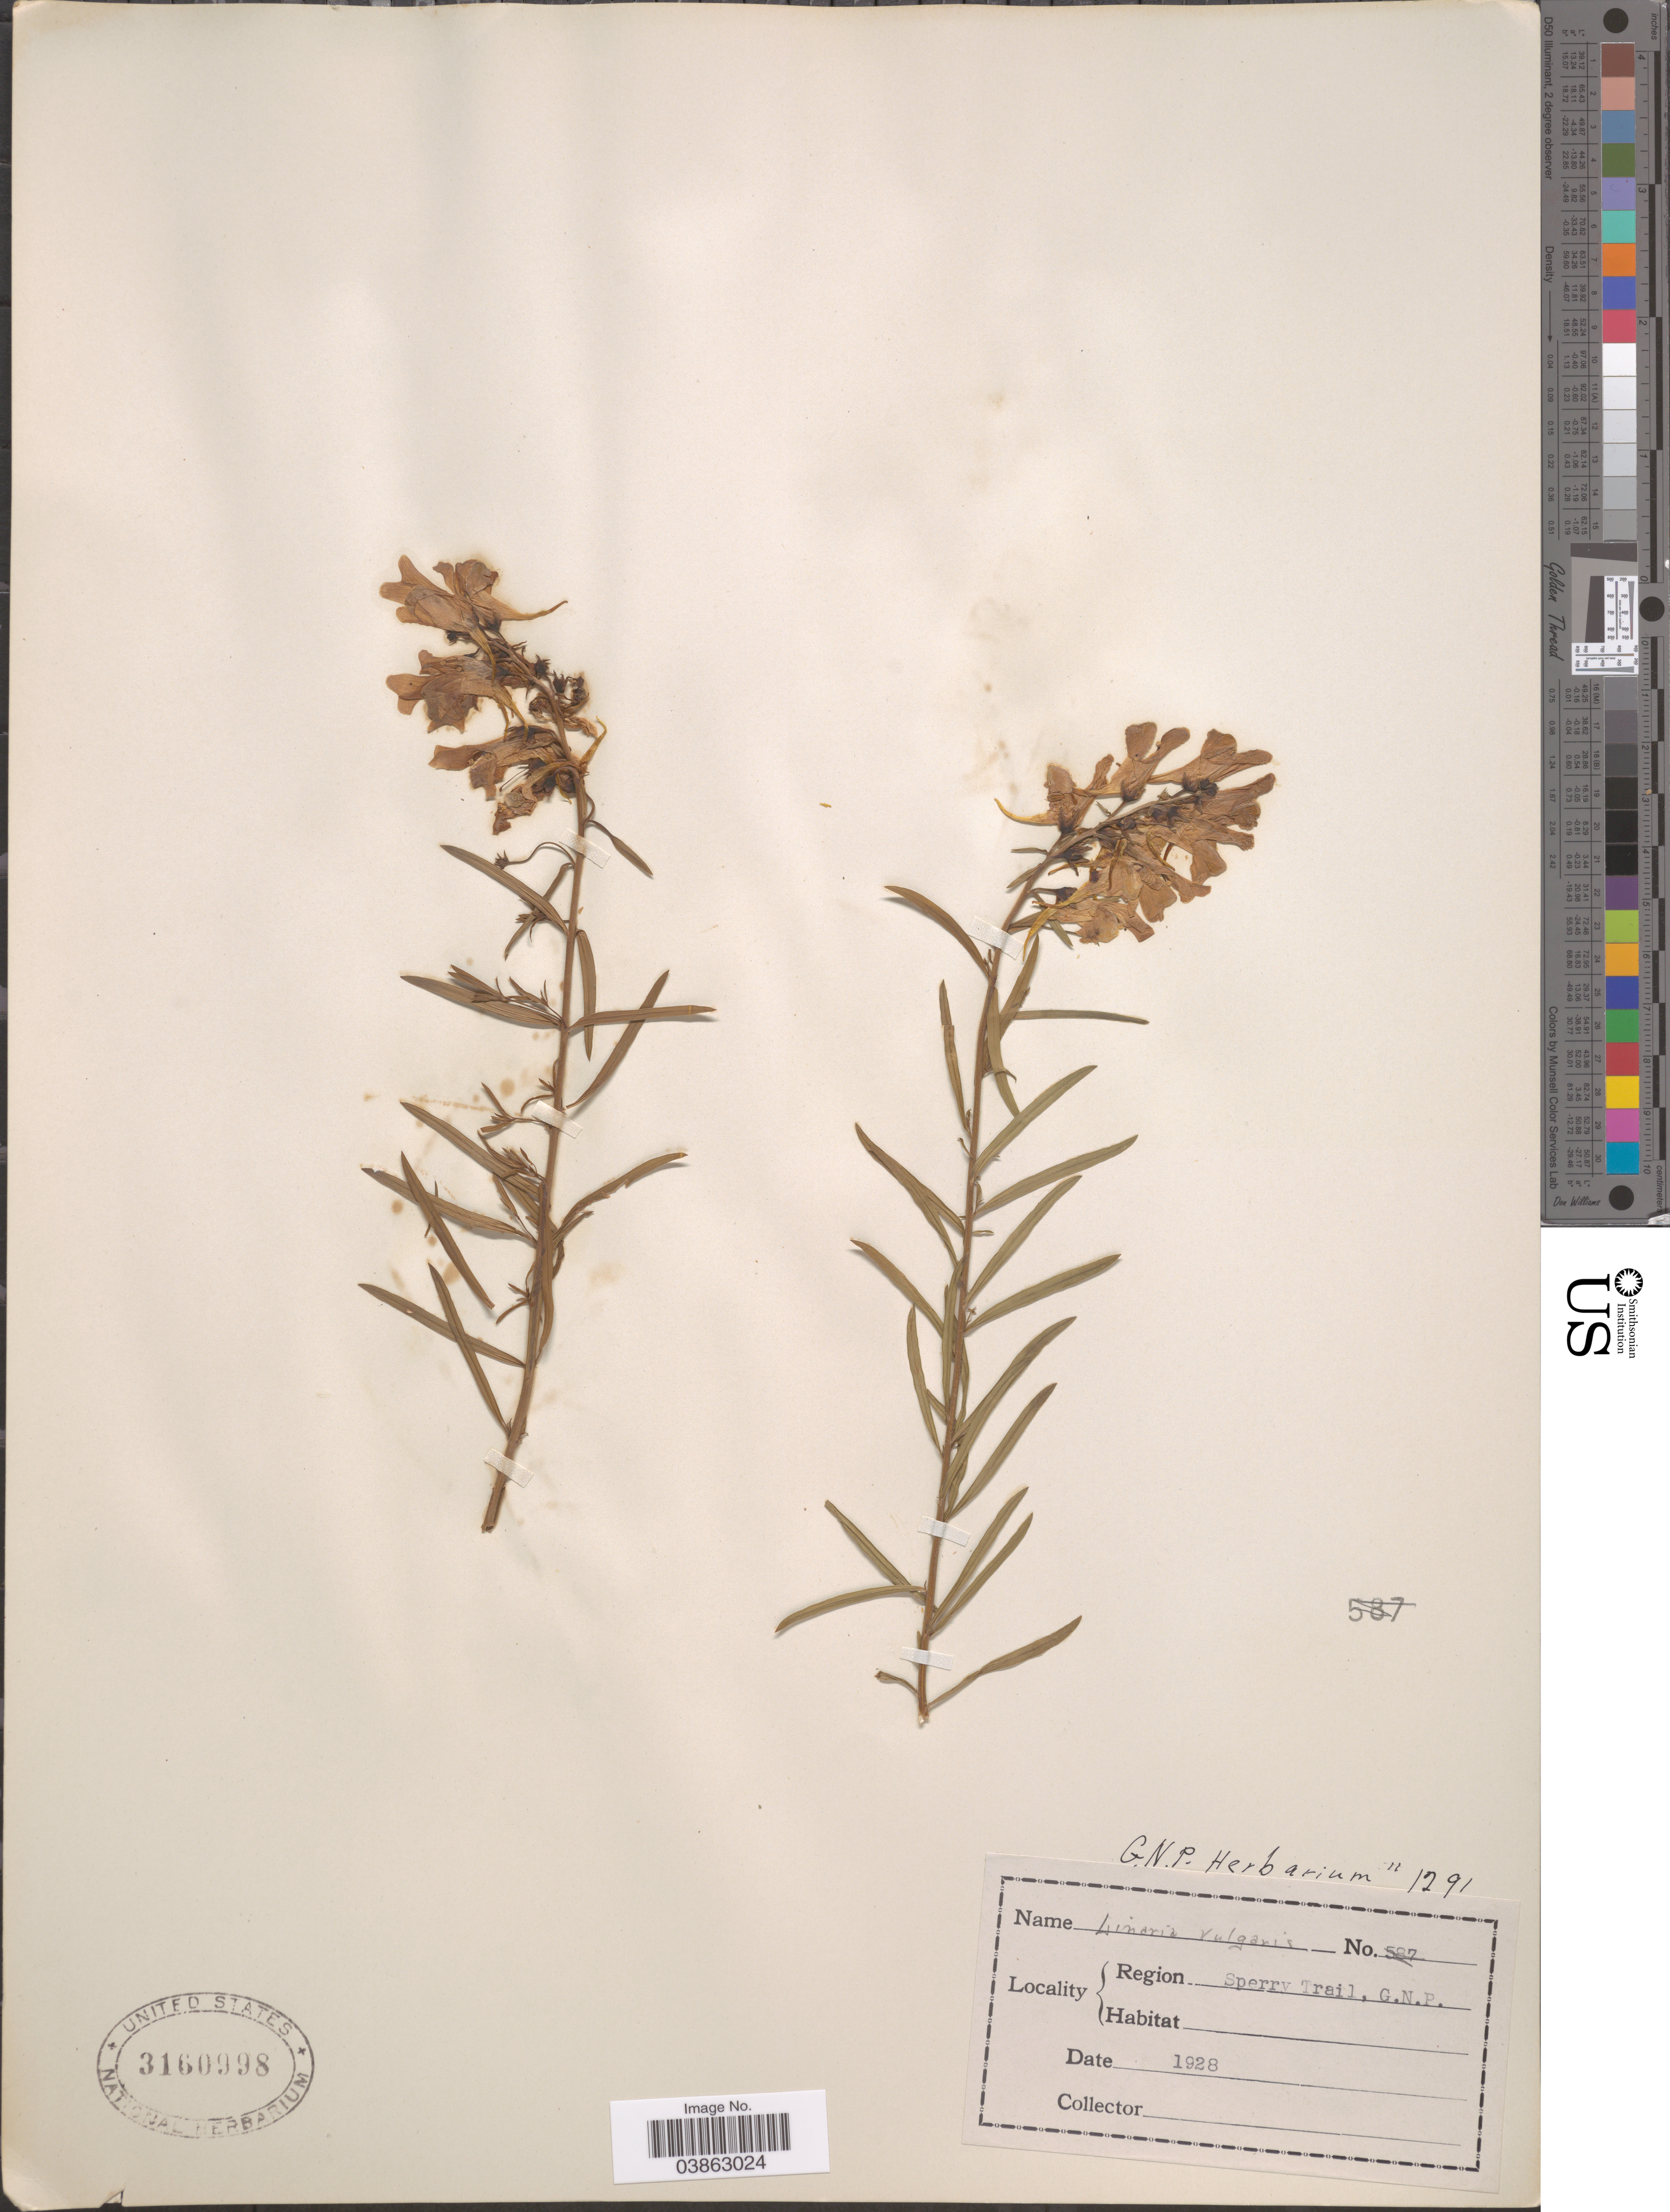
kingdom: Plantae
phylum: Tracheophyta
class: Magnoliopsida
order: Lamiales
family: Plantaginaceae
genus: Linaria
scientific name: Linaria vulgaris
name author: Mill.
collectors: ex herb. G. N. P.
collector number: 1291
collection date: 1928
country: United States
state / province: Montana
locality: Region Sperry Trail, G.N.P.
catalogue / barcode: US 3160998